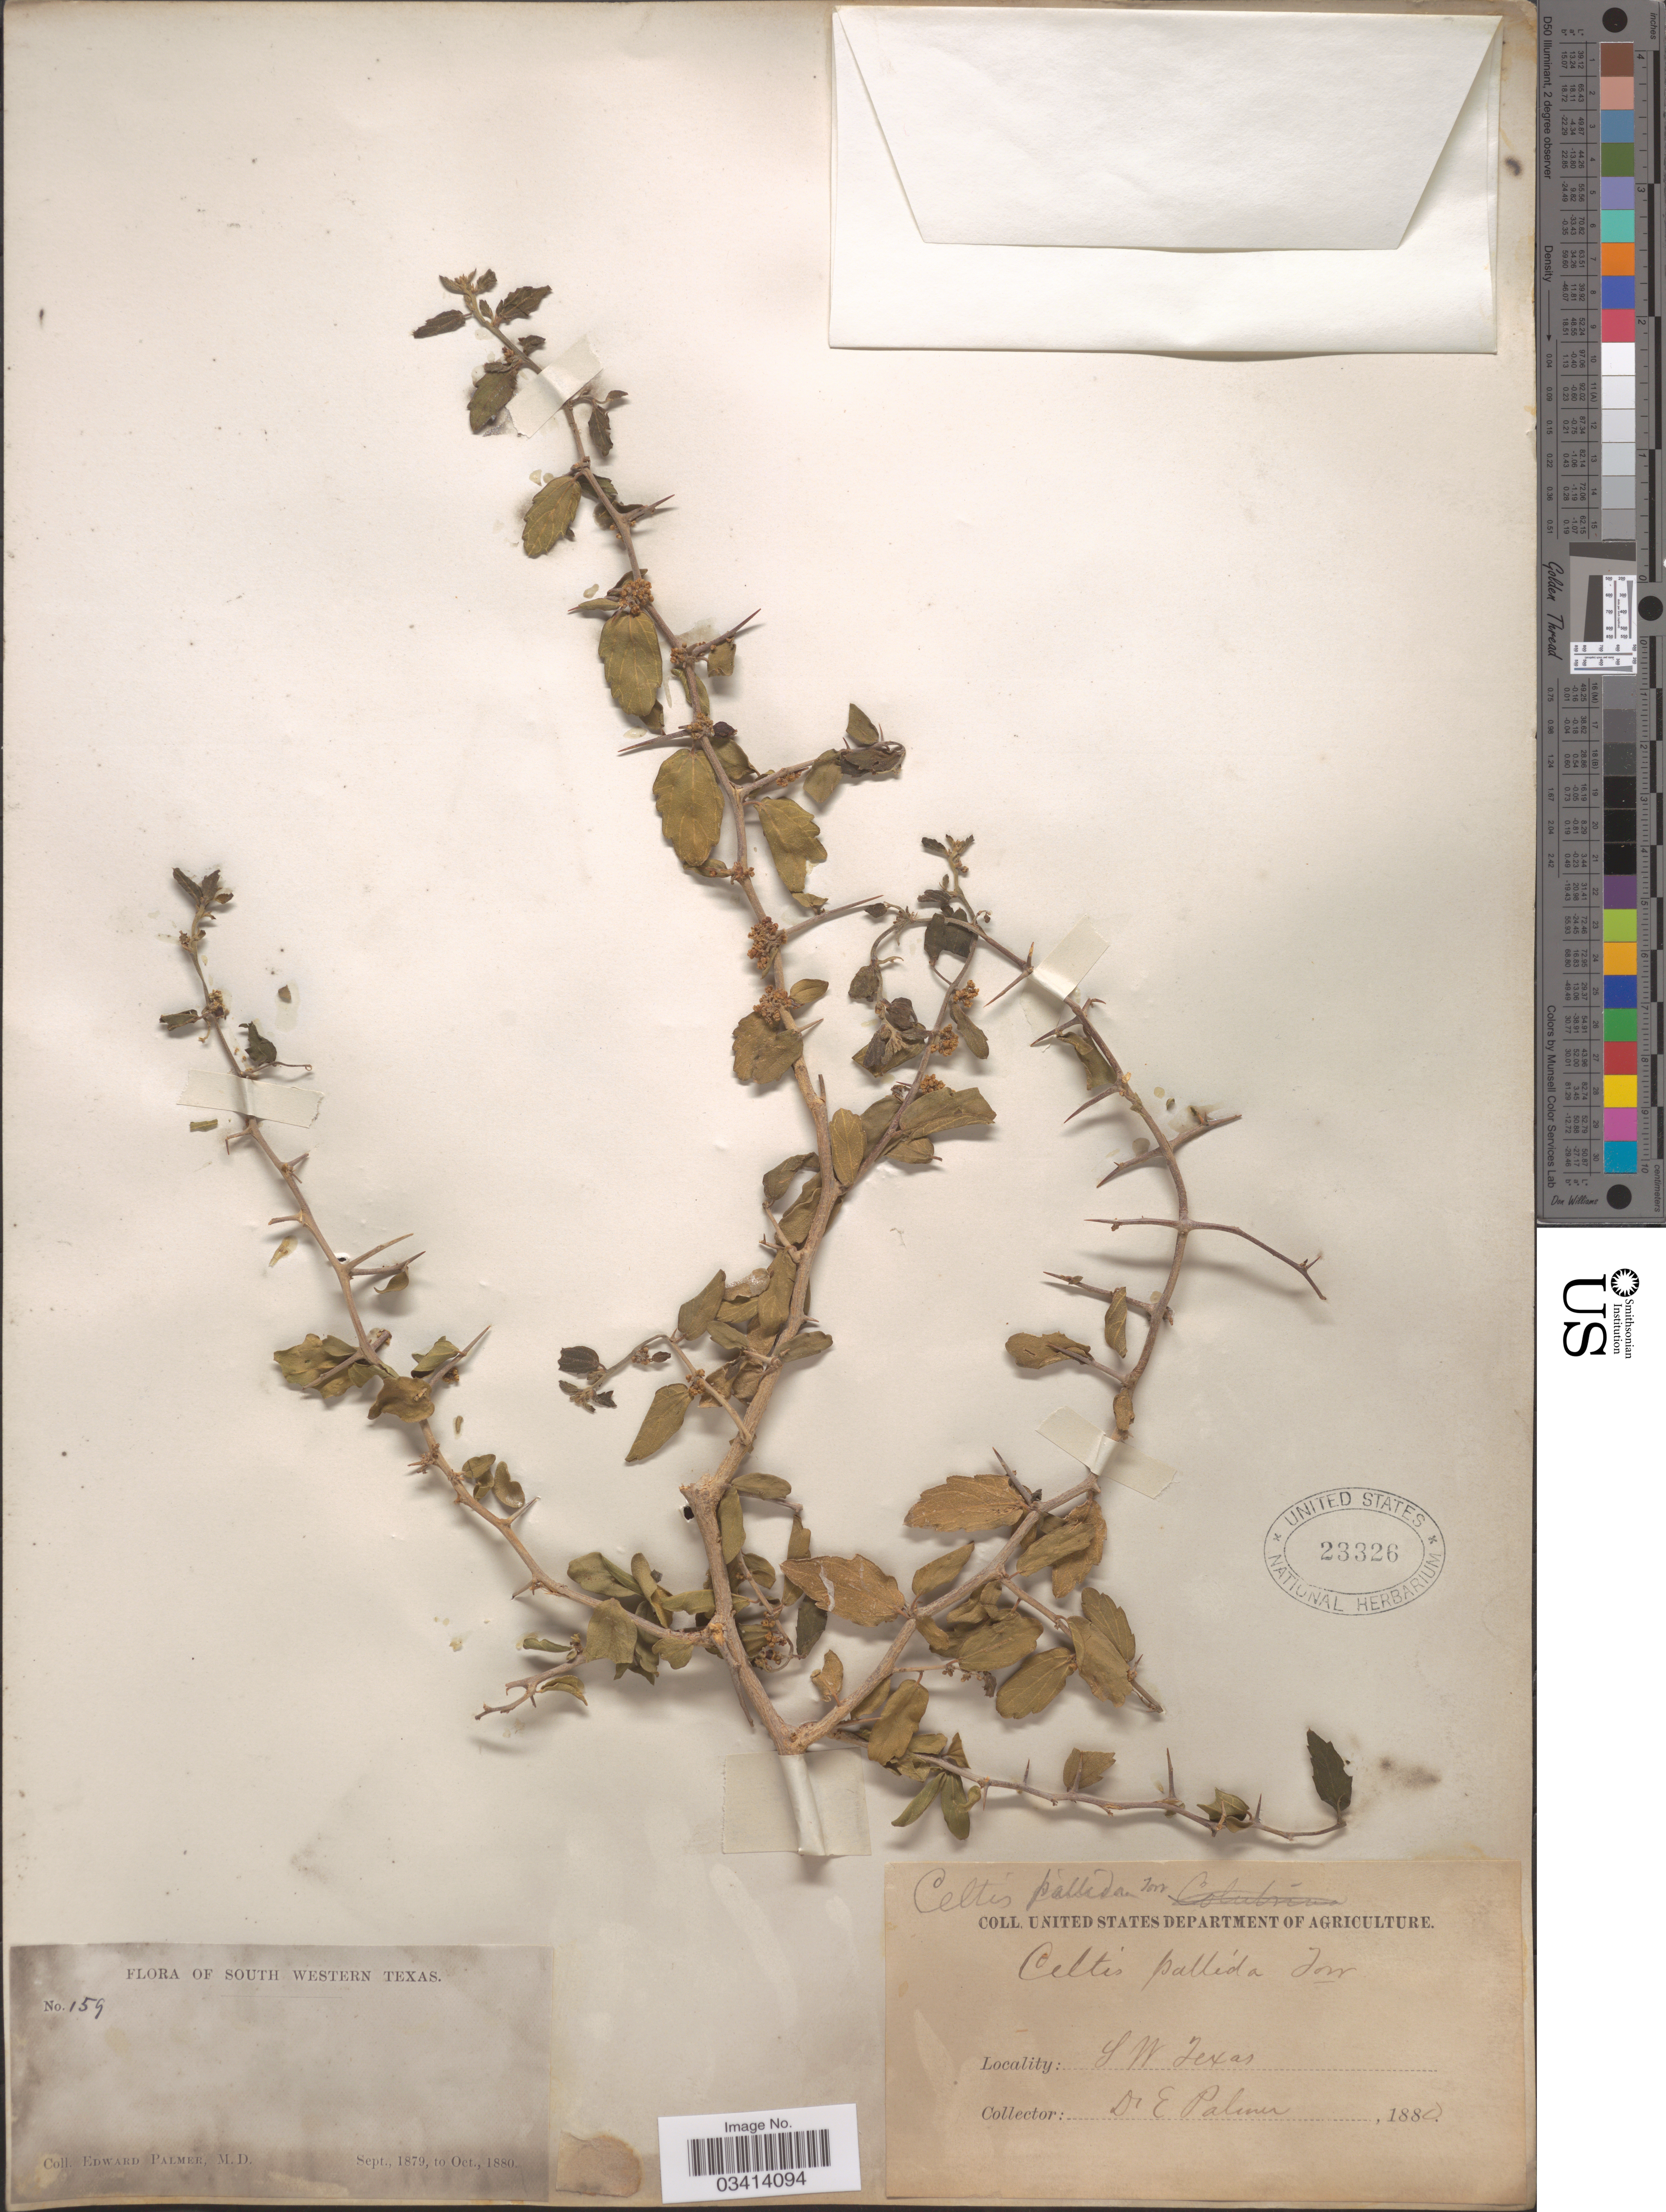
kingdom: Plantae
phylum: Tracheophyta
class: Magnoliopsida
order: Rosales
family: Cannabaceae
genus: Celtis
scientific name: Celtis pallida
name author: Torr. in Emory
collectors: E. Palmer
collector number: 159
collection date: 1879-09/1880-10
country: United States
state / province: Texas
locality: South Western Texas.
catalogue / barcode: US 23326